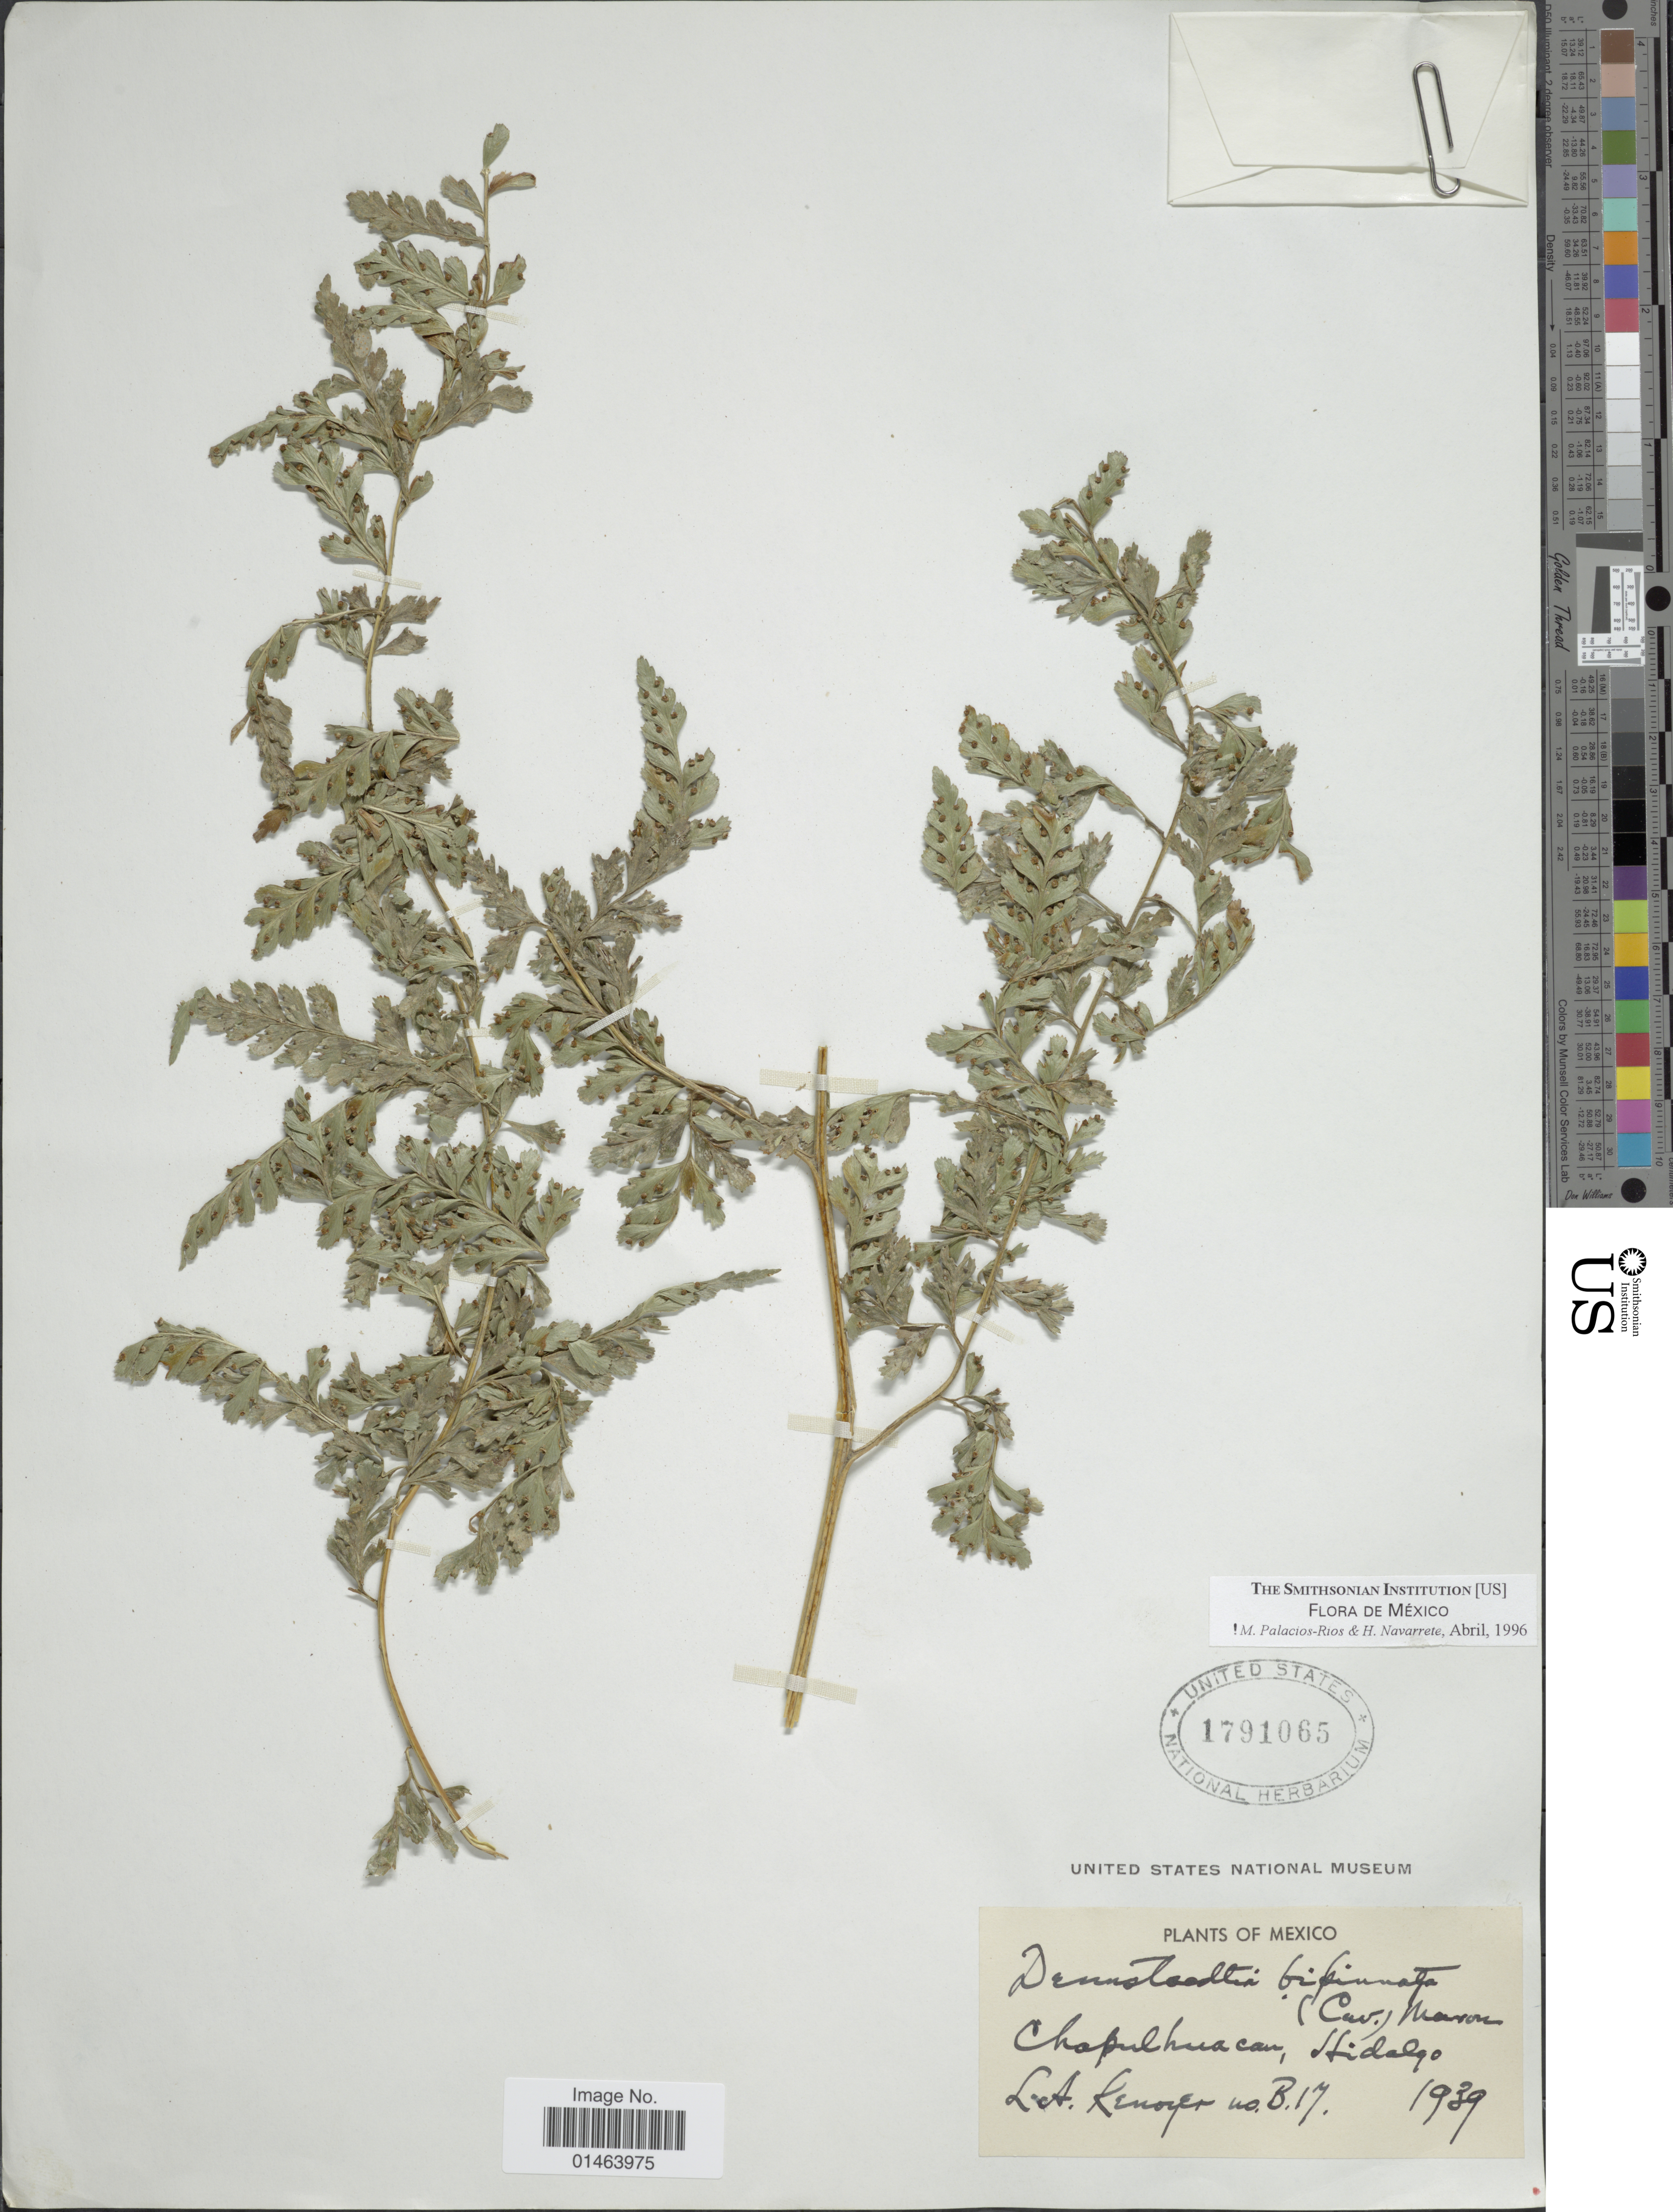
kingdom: Plantae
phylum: Tracheophyta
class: Polypodiopsida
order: Polypodiales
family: Dennstaedtiaceae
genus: Dennstaedtia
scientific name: Dennstaedtia bipinnata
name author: (Cav.) Maxon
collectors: L. A. Kenoyer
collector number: B17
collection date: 1939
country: Mexico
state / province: Hidalgo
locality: Mexico, Chapulhuacan, Hidalgo.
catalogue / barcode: US 1791065